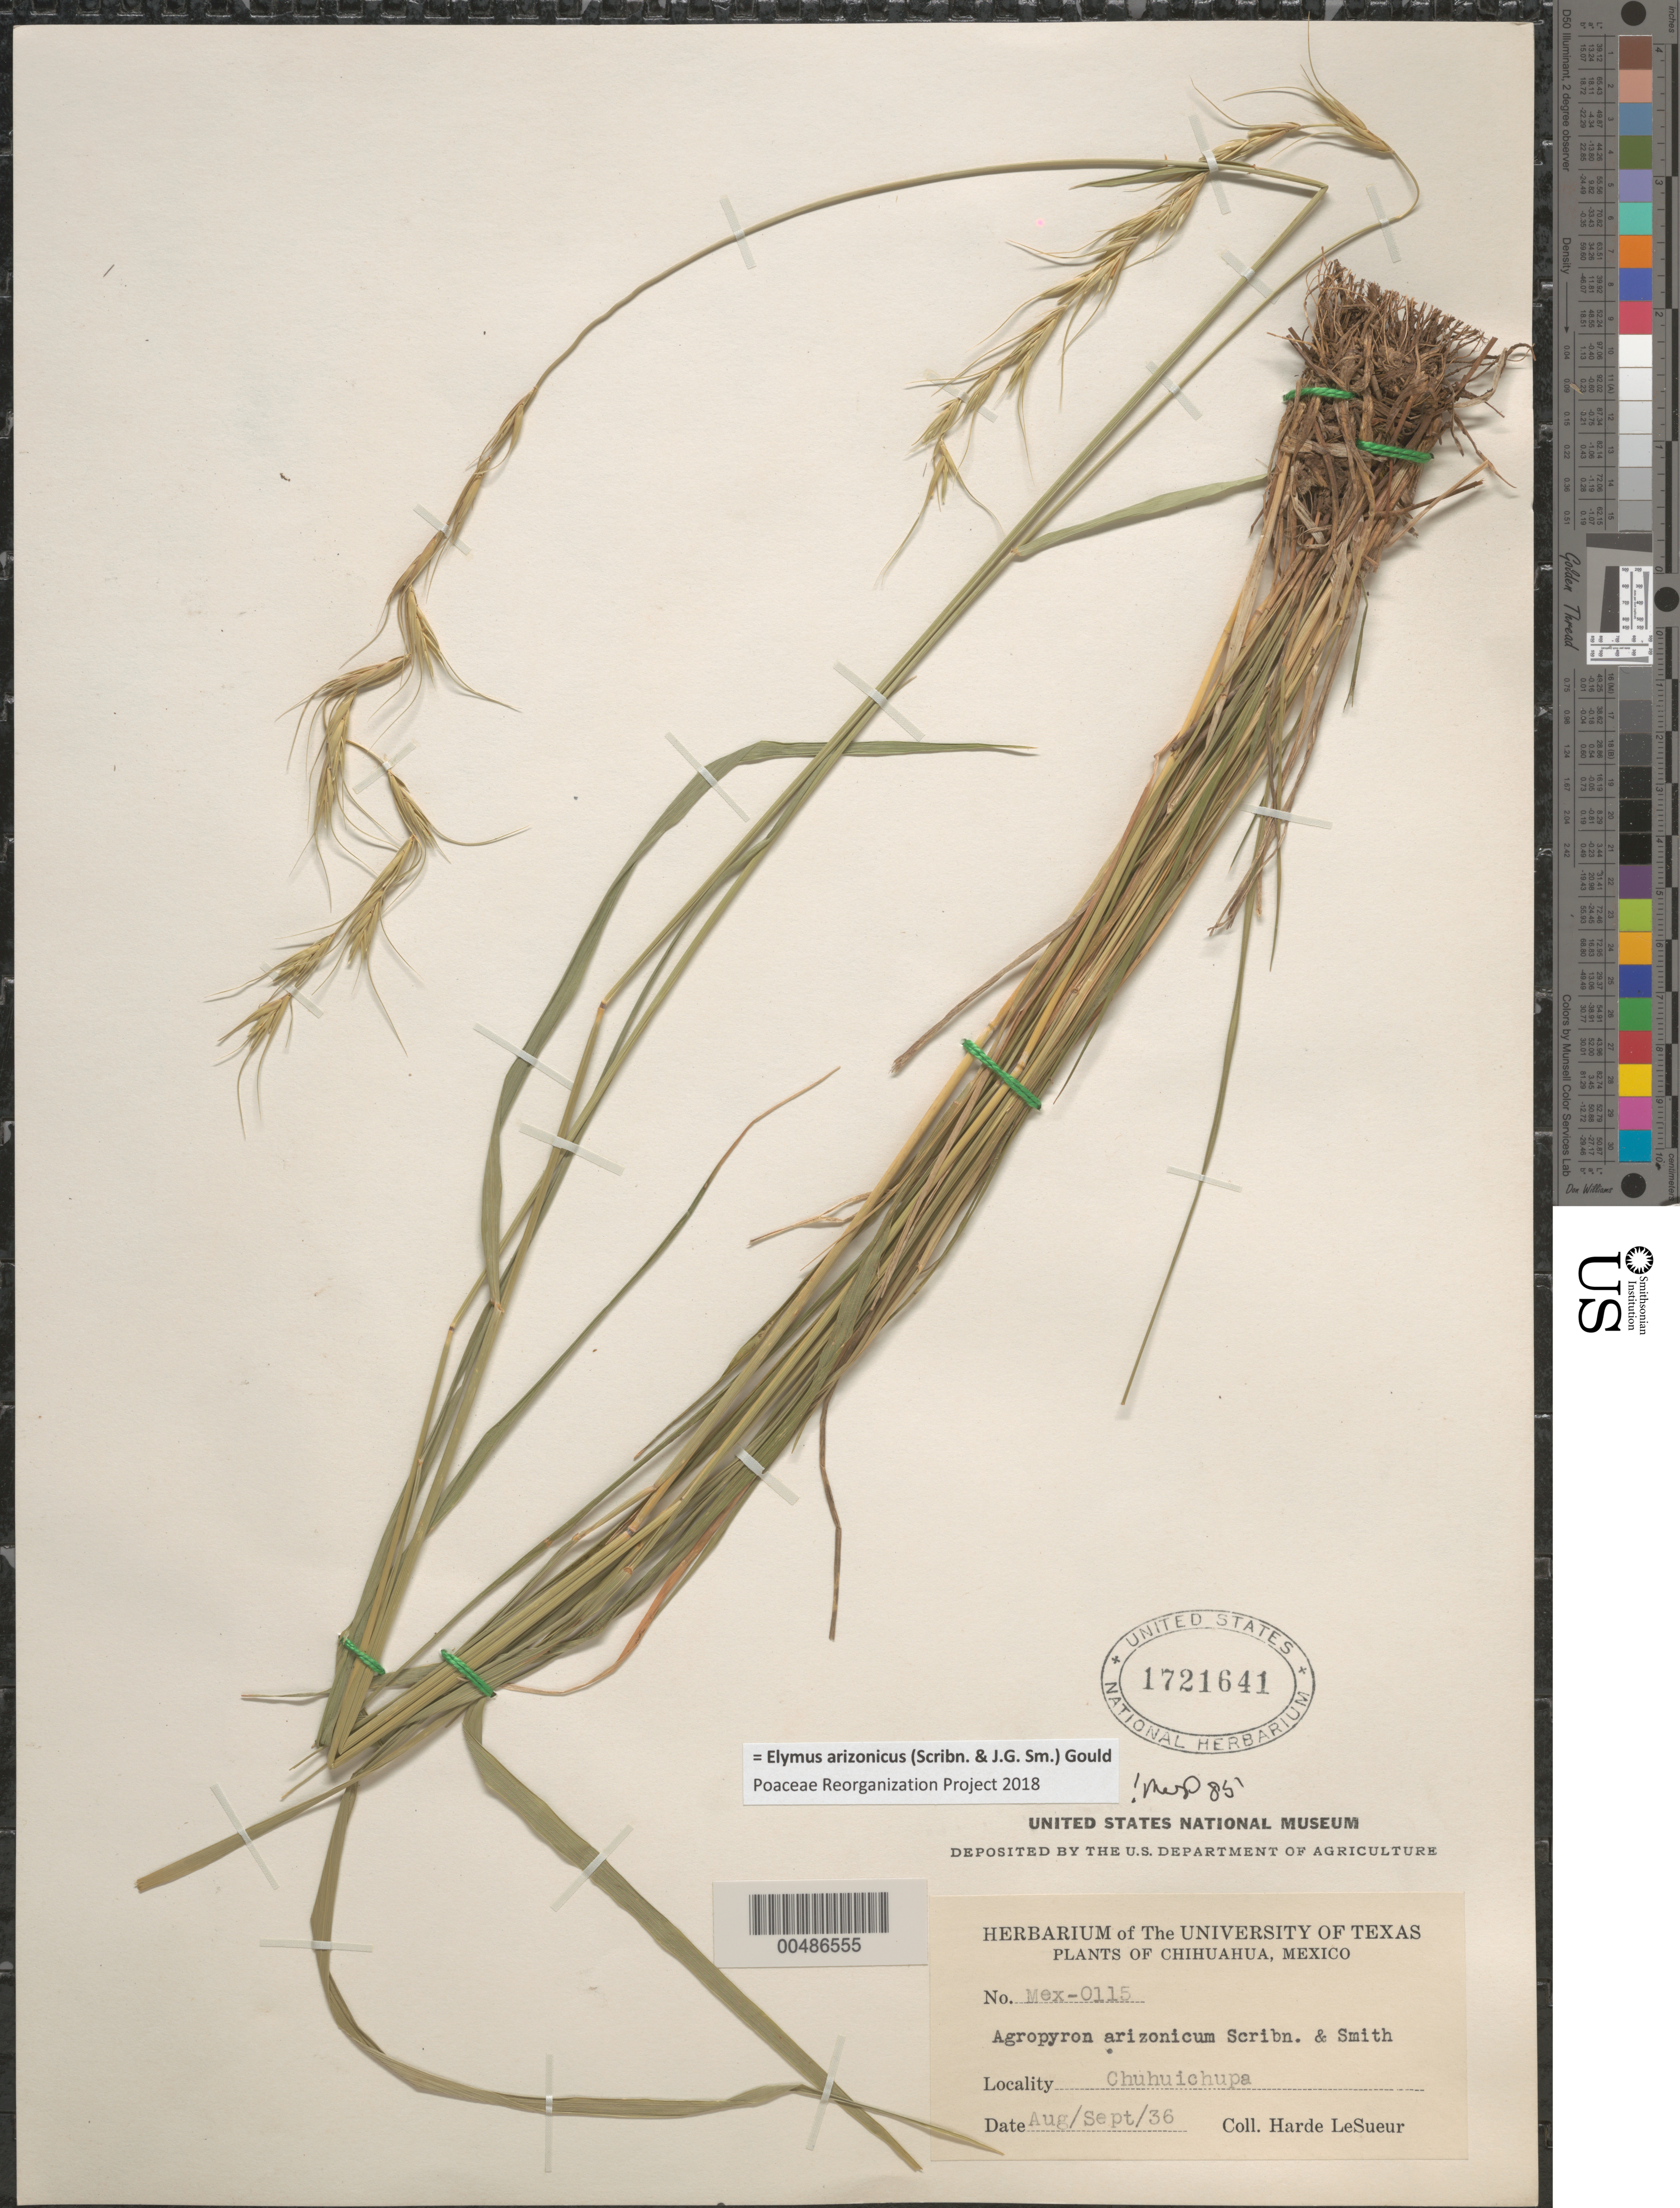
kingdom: Plantae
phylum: Tracheophyta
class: Liliopsida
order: Poales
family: Poaceae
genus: Elymus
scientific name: Elymus arizonicus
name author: (Scribn. & J.G. Sm.) Gould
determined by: Poaceae Reorganization Project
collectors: D. H. LeSueur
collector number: Mex-0115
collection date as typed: Aug 1936 to Sep 1936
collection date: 1936-08/1936-09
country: Mexico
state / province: Chihuahua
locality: Chuhuichupa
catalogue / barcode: US 1721641